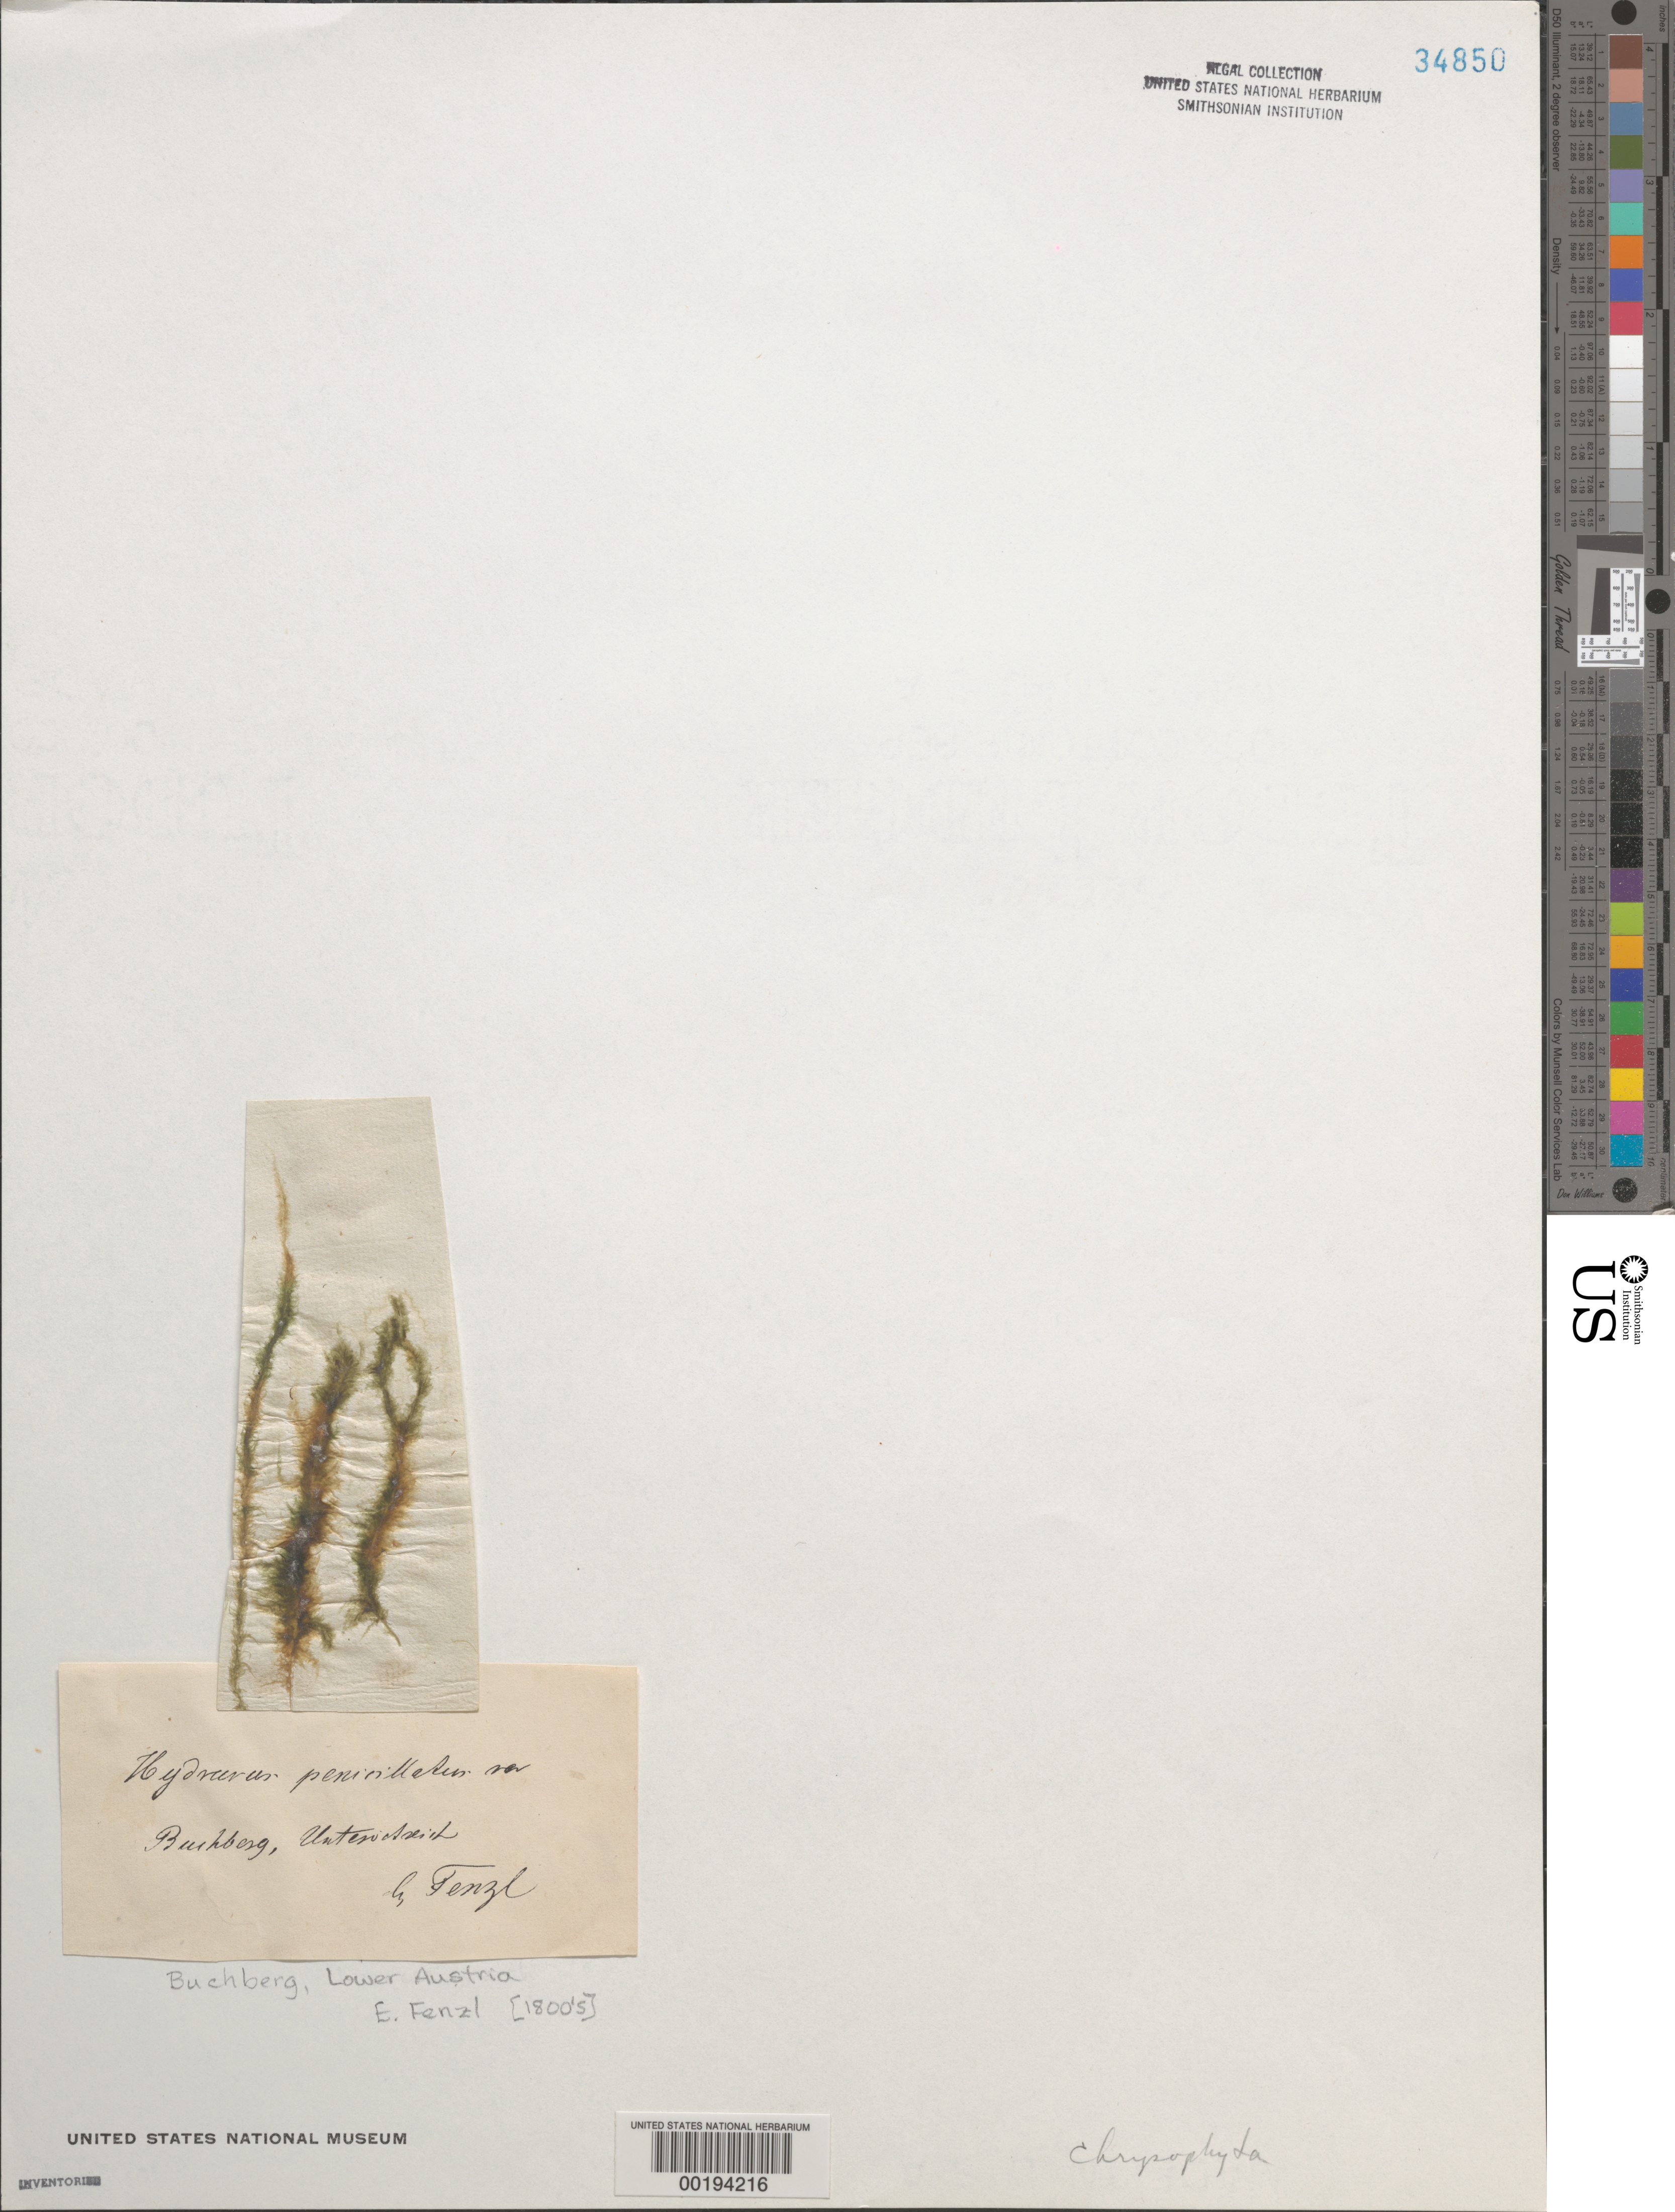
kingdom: Chromista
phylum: Ochrophyta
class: Chrysophyceae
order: Hydrurales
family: Hydruraceae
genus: Hydrurus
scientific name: Hydrurus penicillatus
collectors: É. Fenzl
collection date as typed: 18--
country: Austria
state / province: Niederosterreich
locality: Buchberg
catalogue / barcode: US 34850